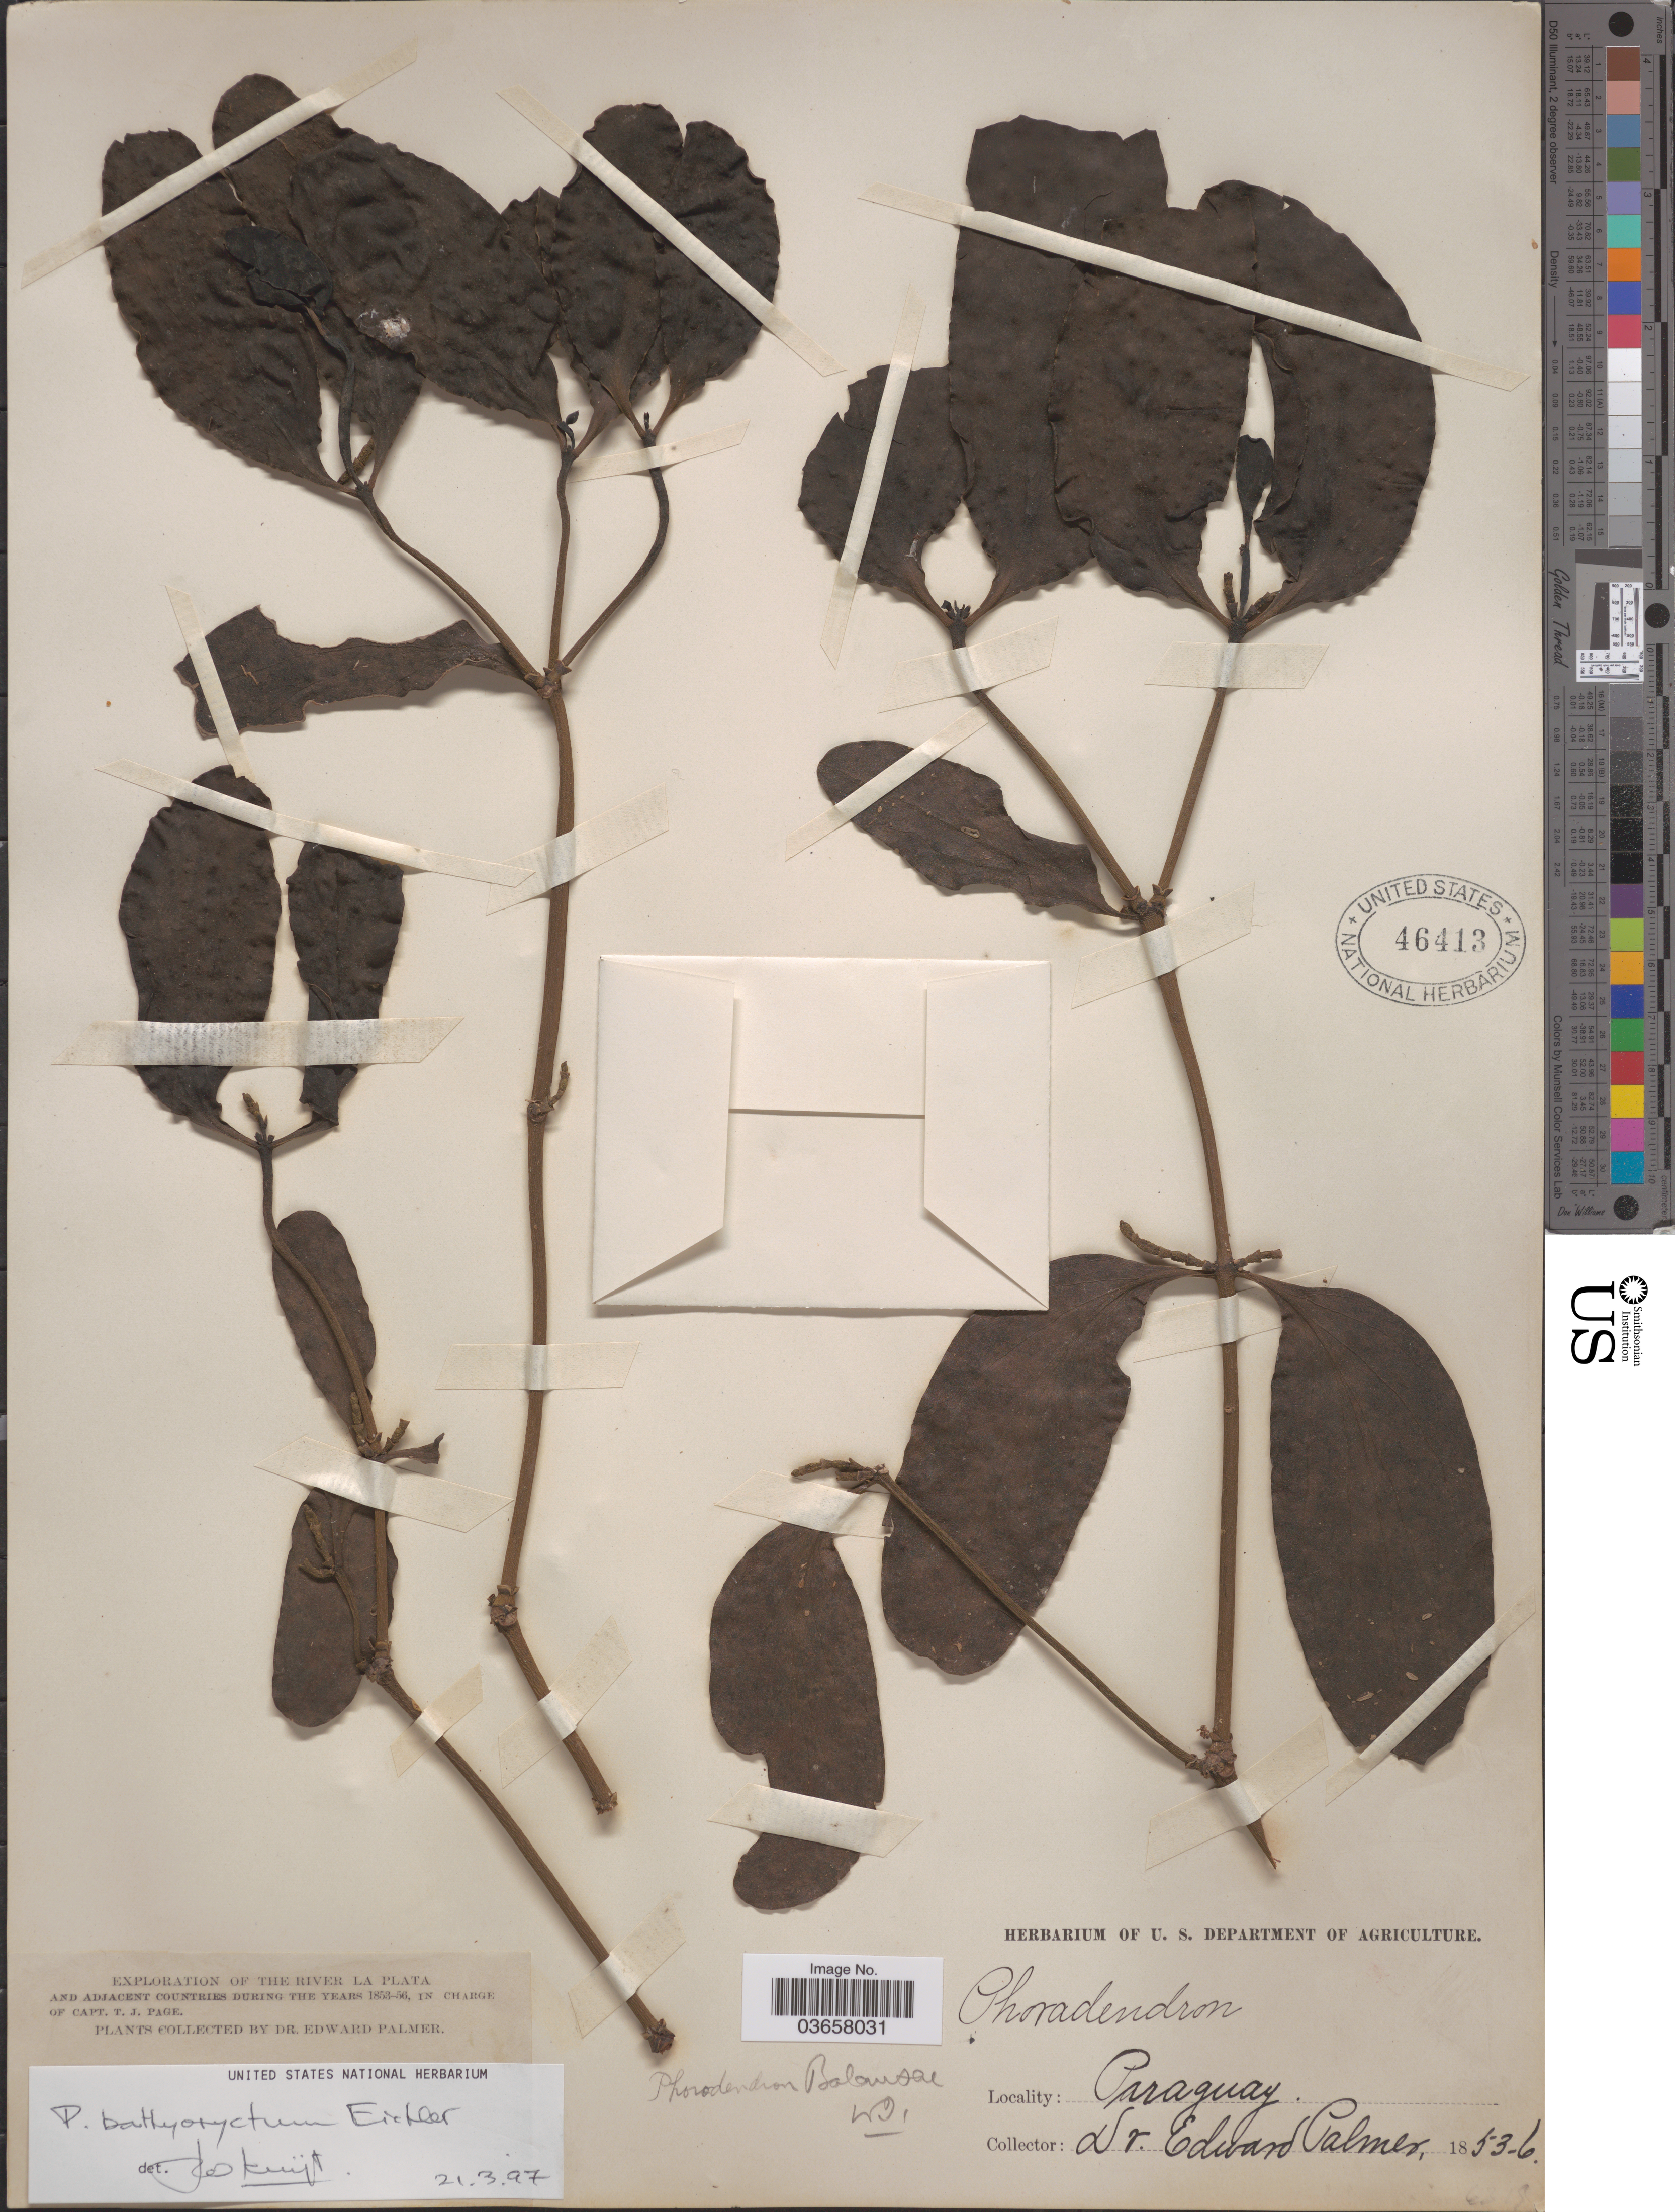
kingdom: Plantae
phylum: Tracheophyta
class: Magnoliopsida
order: Santalales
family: Viscaceae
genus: Phoradendron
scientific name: Phoradendron bathyoryctorum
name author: Eichler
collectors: E. Palmer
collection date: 1853/1856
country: Paraguay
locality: The River La Plata and adjacent countries.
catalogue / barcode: US 46413